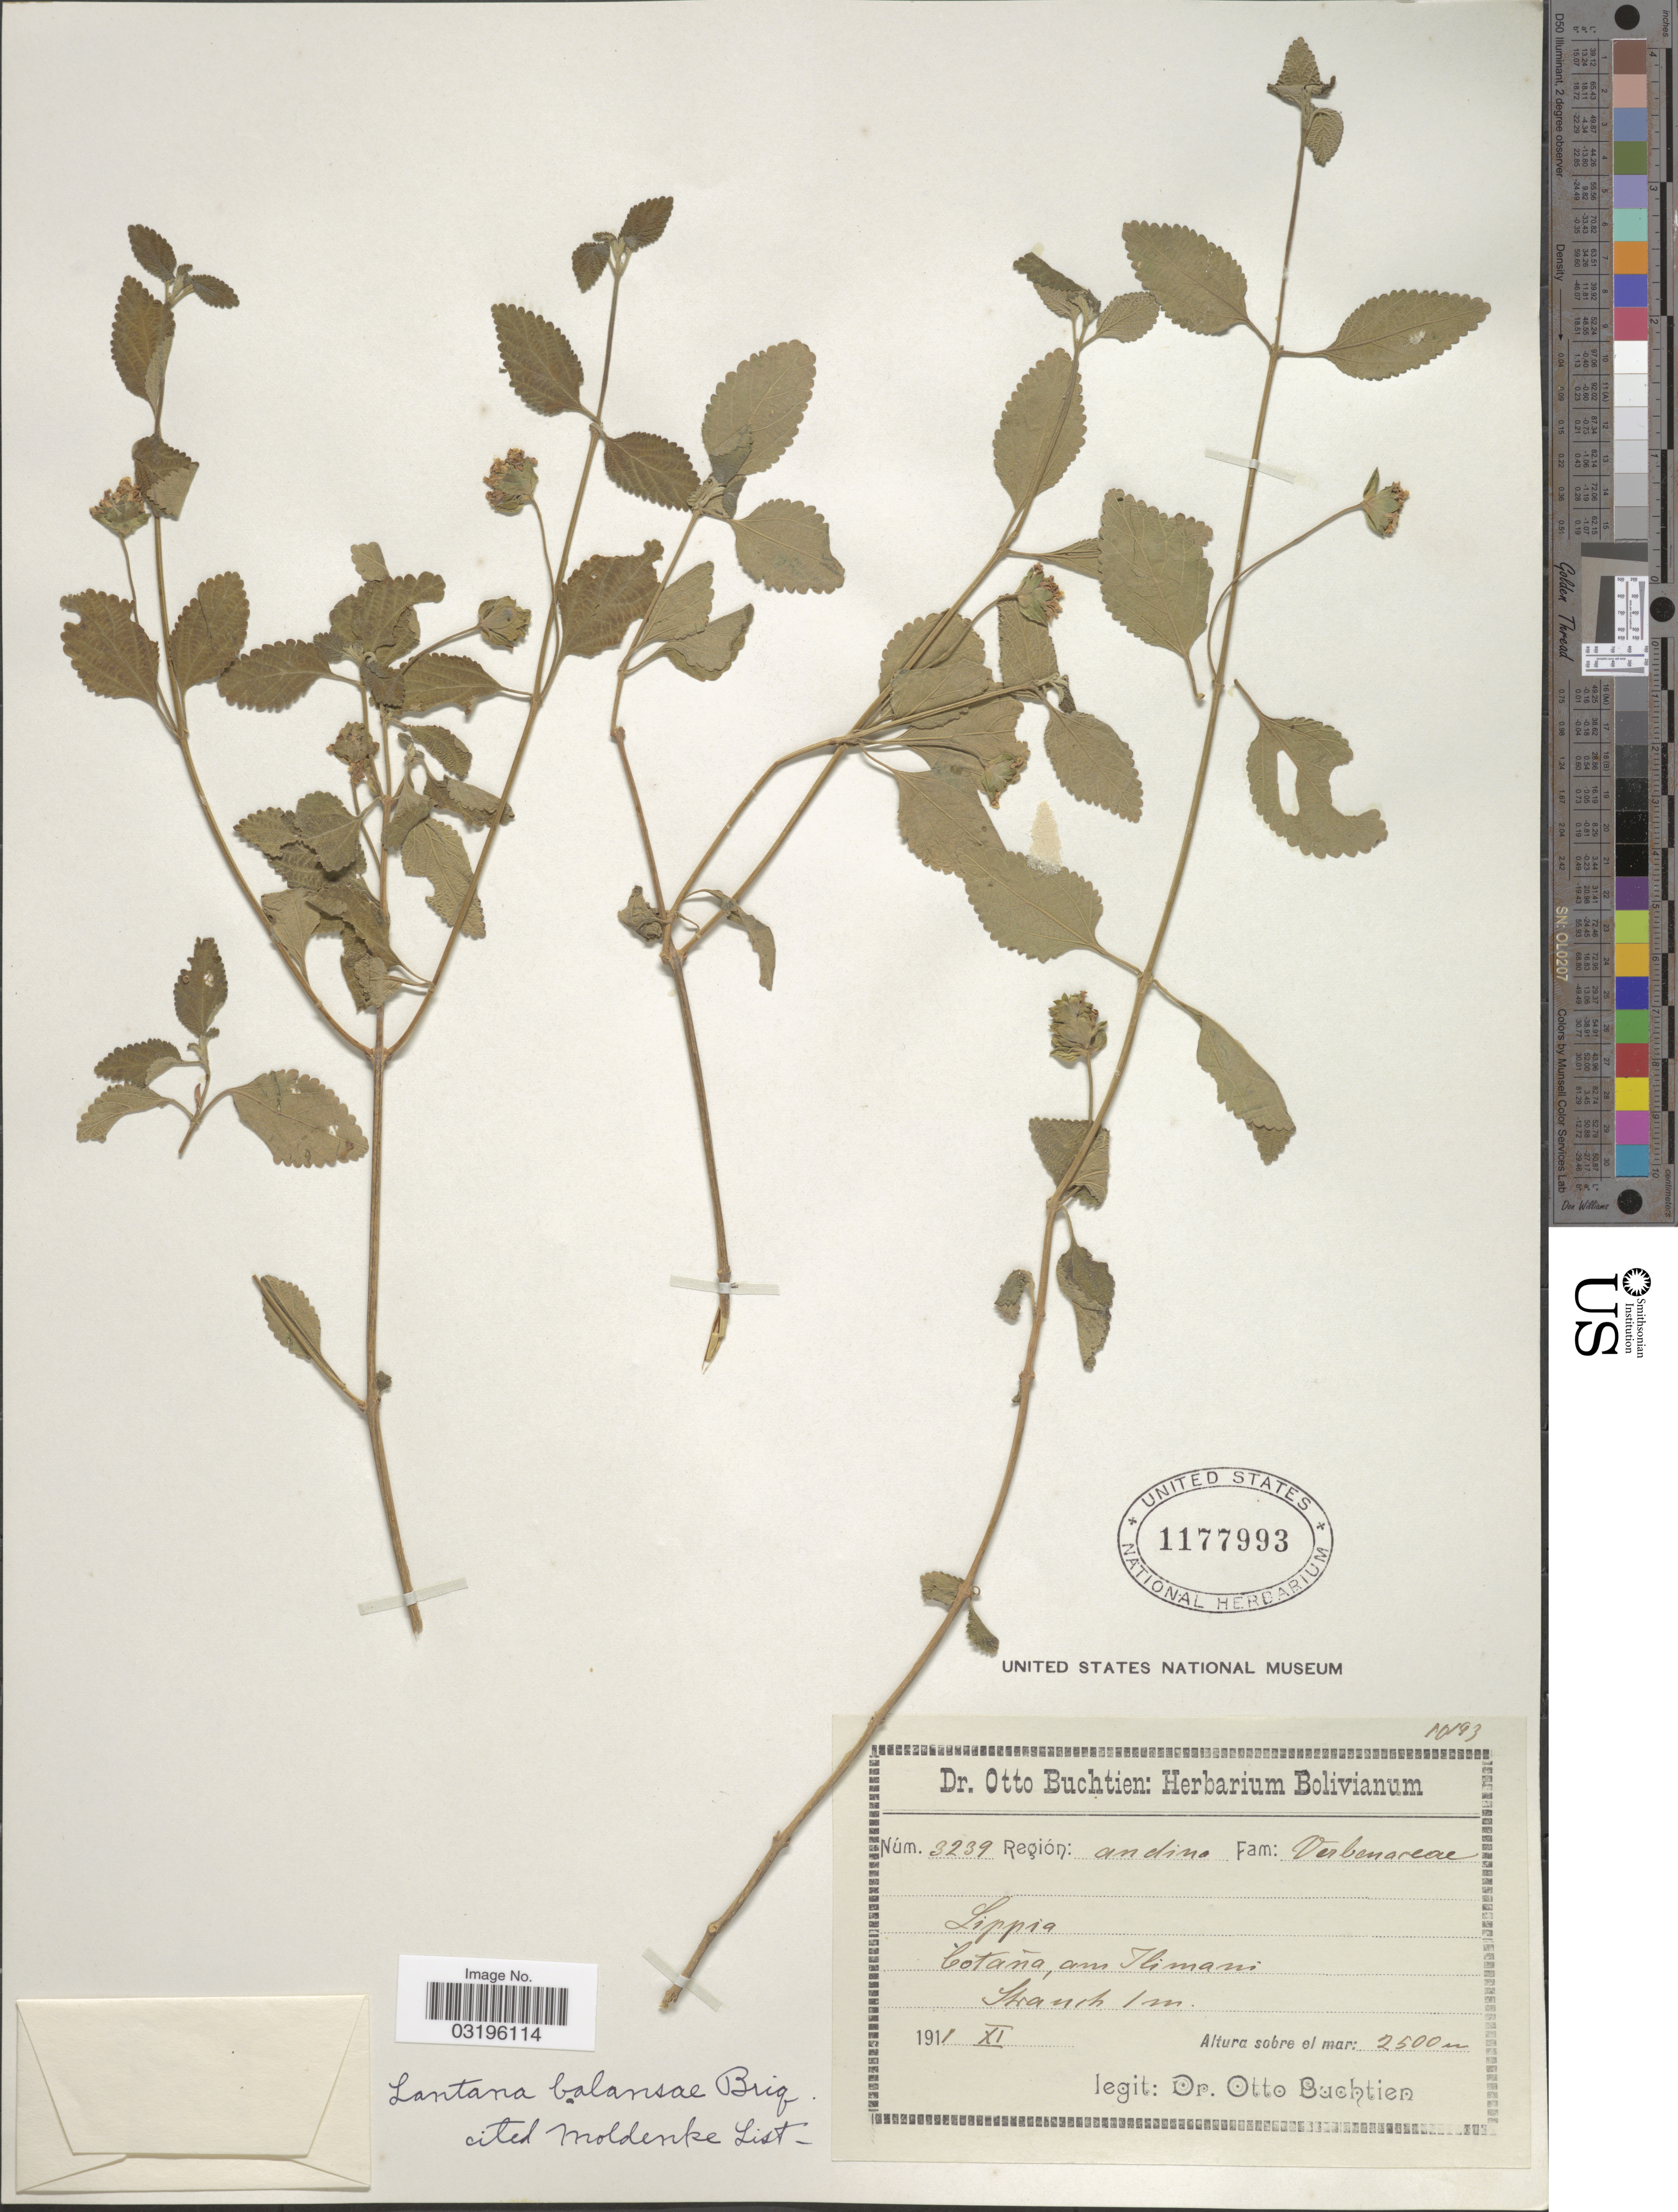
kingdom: Plantae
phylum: Tracheophyta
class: Magnoliopsida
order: Lamiales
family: Verbenaceae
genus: Lantana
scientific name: Lantana balansae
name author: Briq.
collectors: O. Buchtien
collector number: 3239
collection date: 1911-11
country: Bolivia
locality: Región: andina. Cotaña, am Ilimani.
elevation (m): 2500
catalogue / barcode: US 1177993